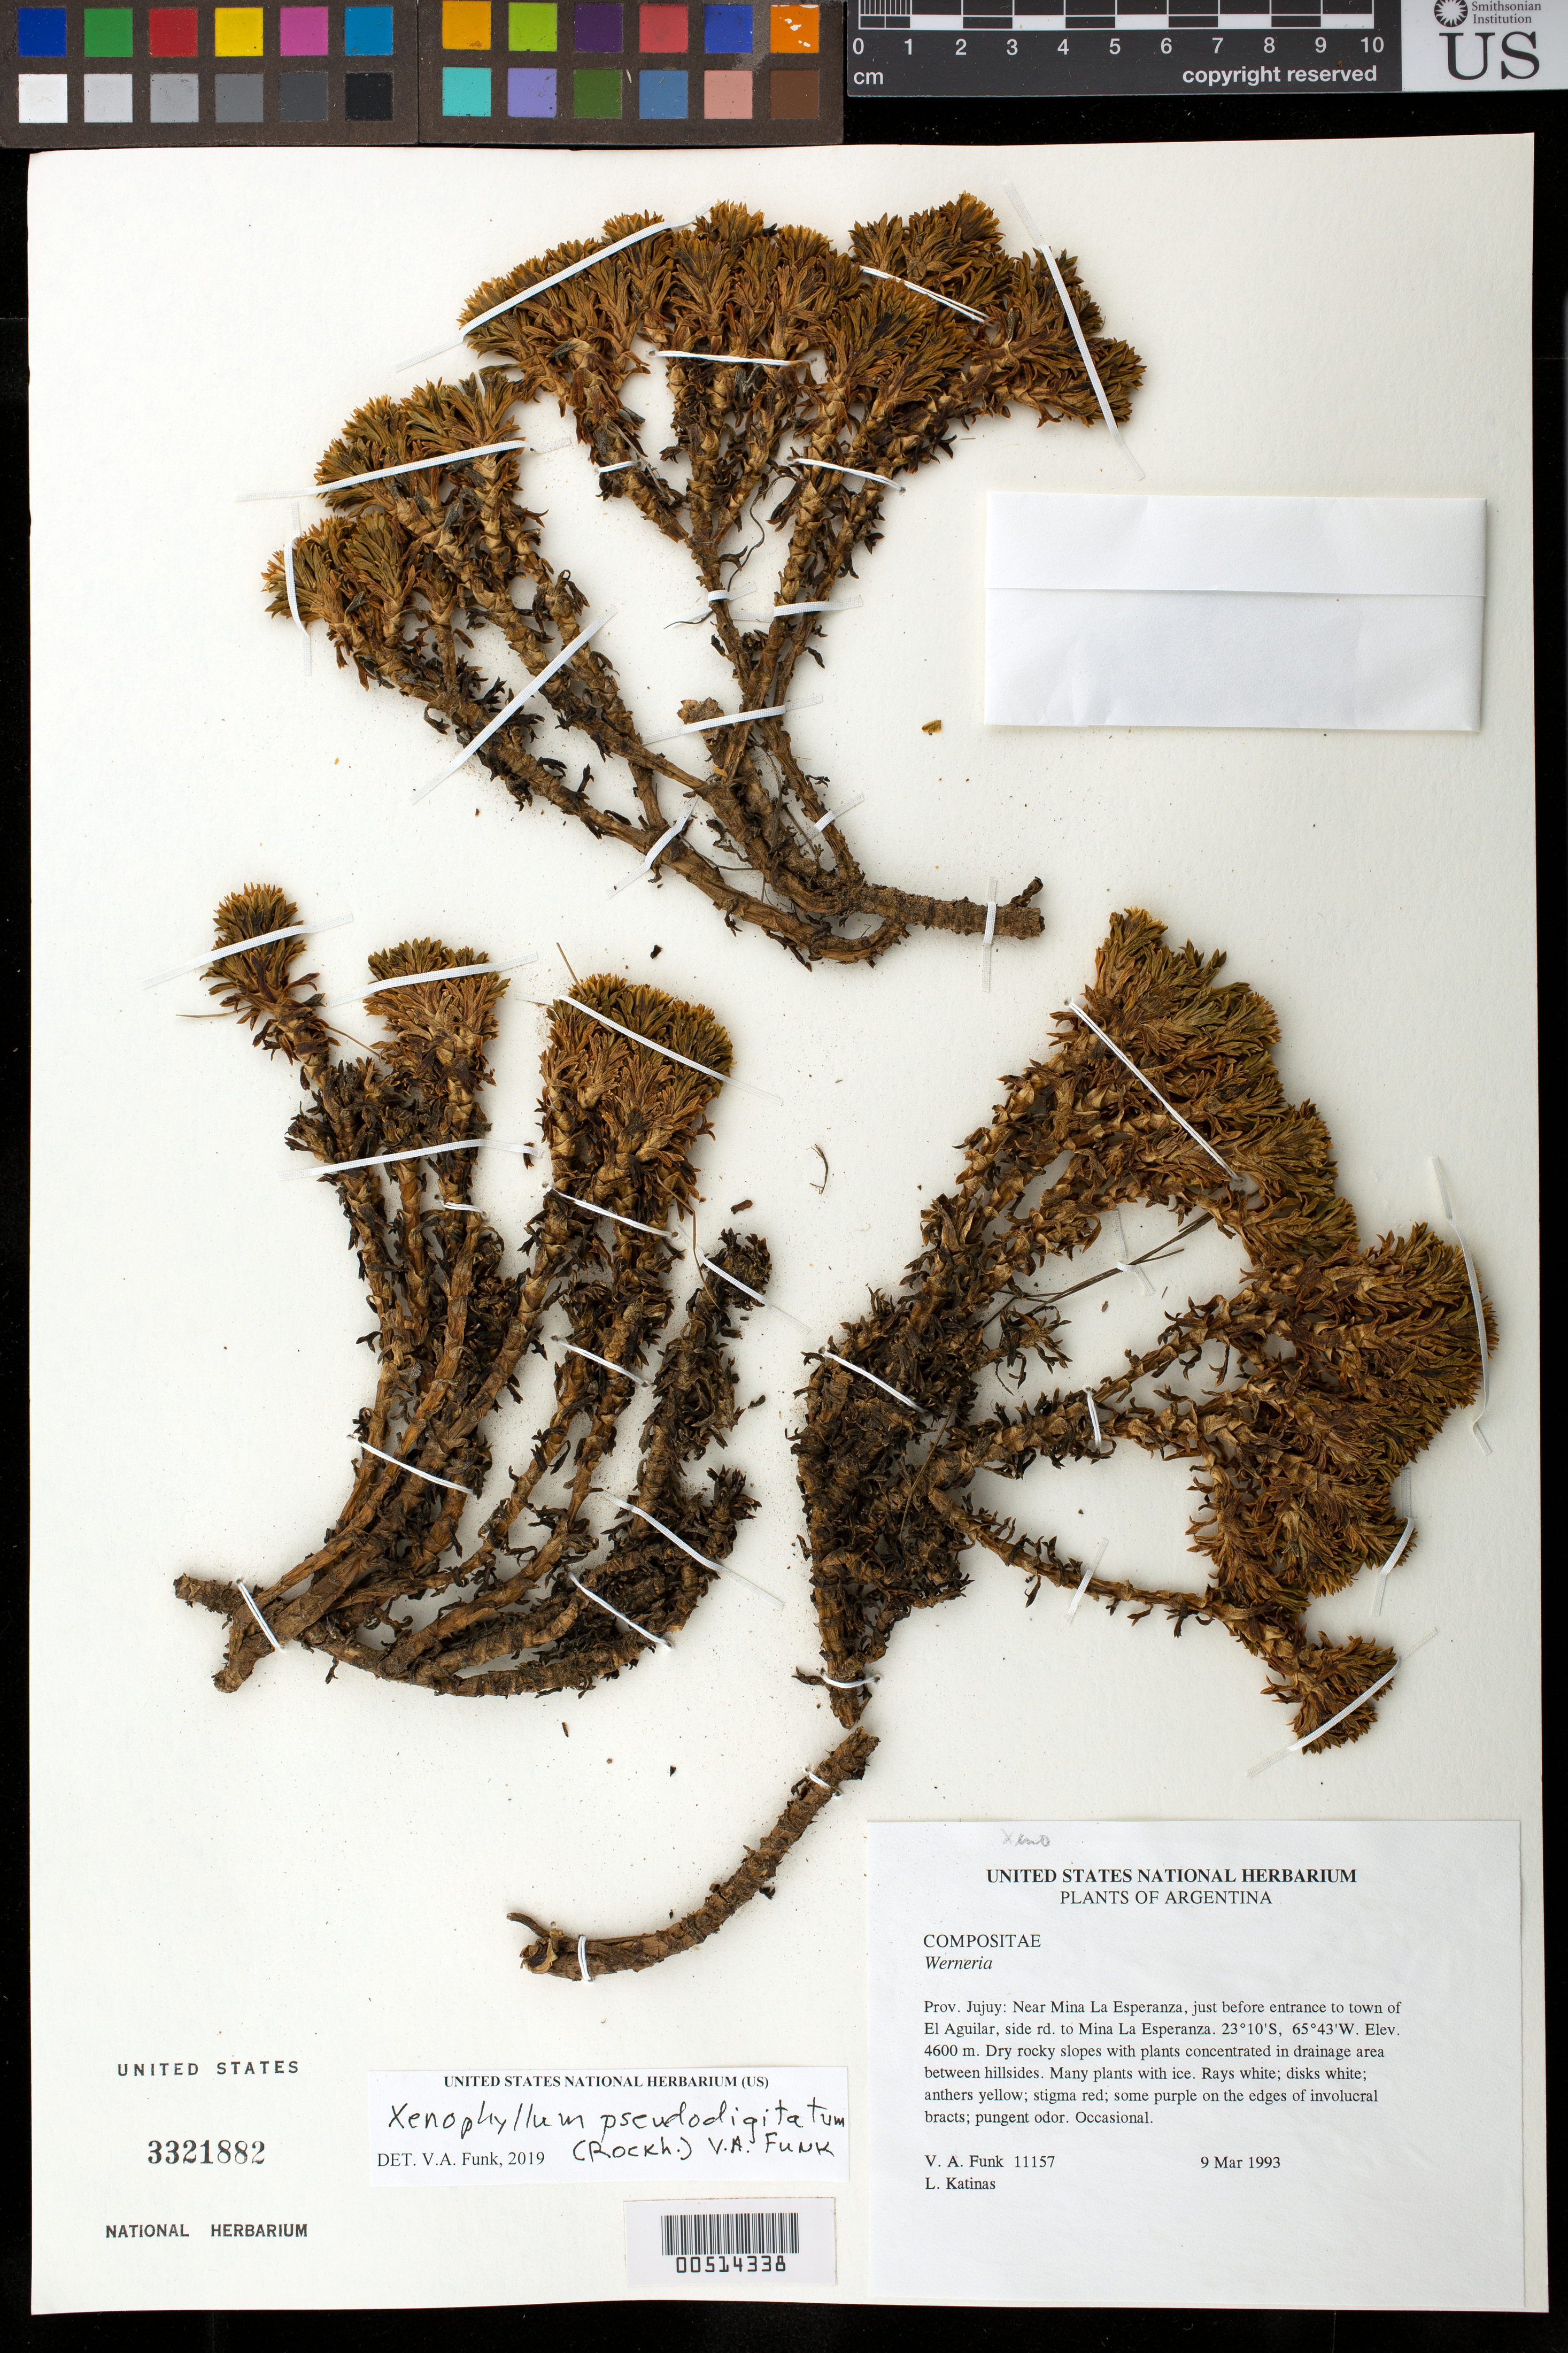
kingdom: Plantae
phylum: Tracheophyta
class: Magnoliopsida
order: Asterales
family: Asteraceae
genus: Xenophyllum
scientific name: Xenophyllum pseudodigitatum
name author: (Rockh.) V.A. Funk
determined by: Funk, Vicki A., (BOT), Smithsonian Institution - National Museum of Natural History (UNITED STATES)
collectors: V. Funk & L. Katinas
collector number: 11157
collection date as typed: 9 Mar 1993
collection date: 1993-03-09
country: Argentina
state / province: Jujuy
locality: Rd to Mina La Esperanza.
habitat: Dry slopes with plants concentrated in drainage area between hillsides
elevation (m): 4600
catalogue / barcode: US 3321882